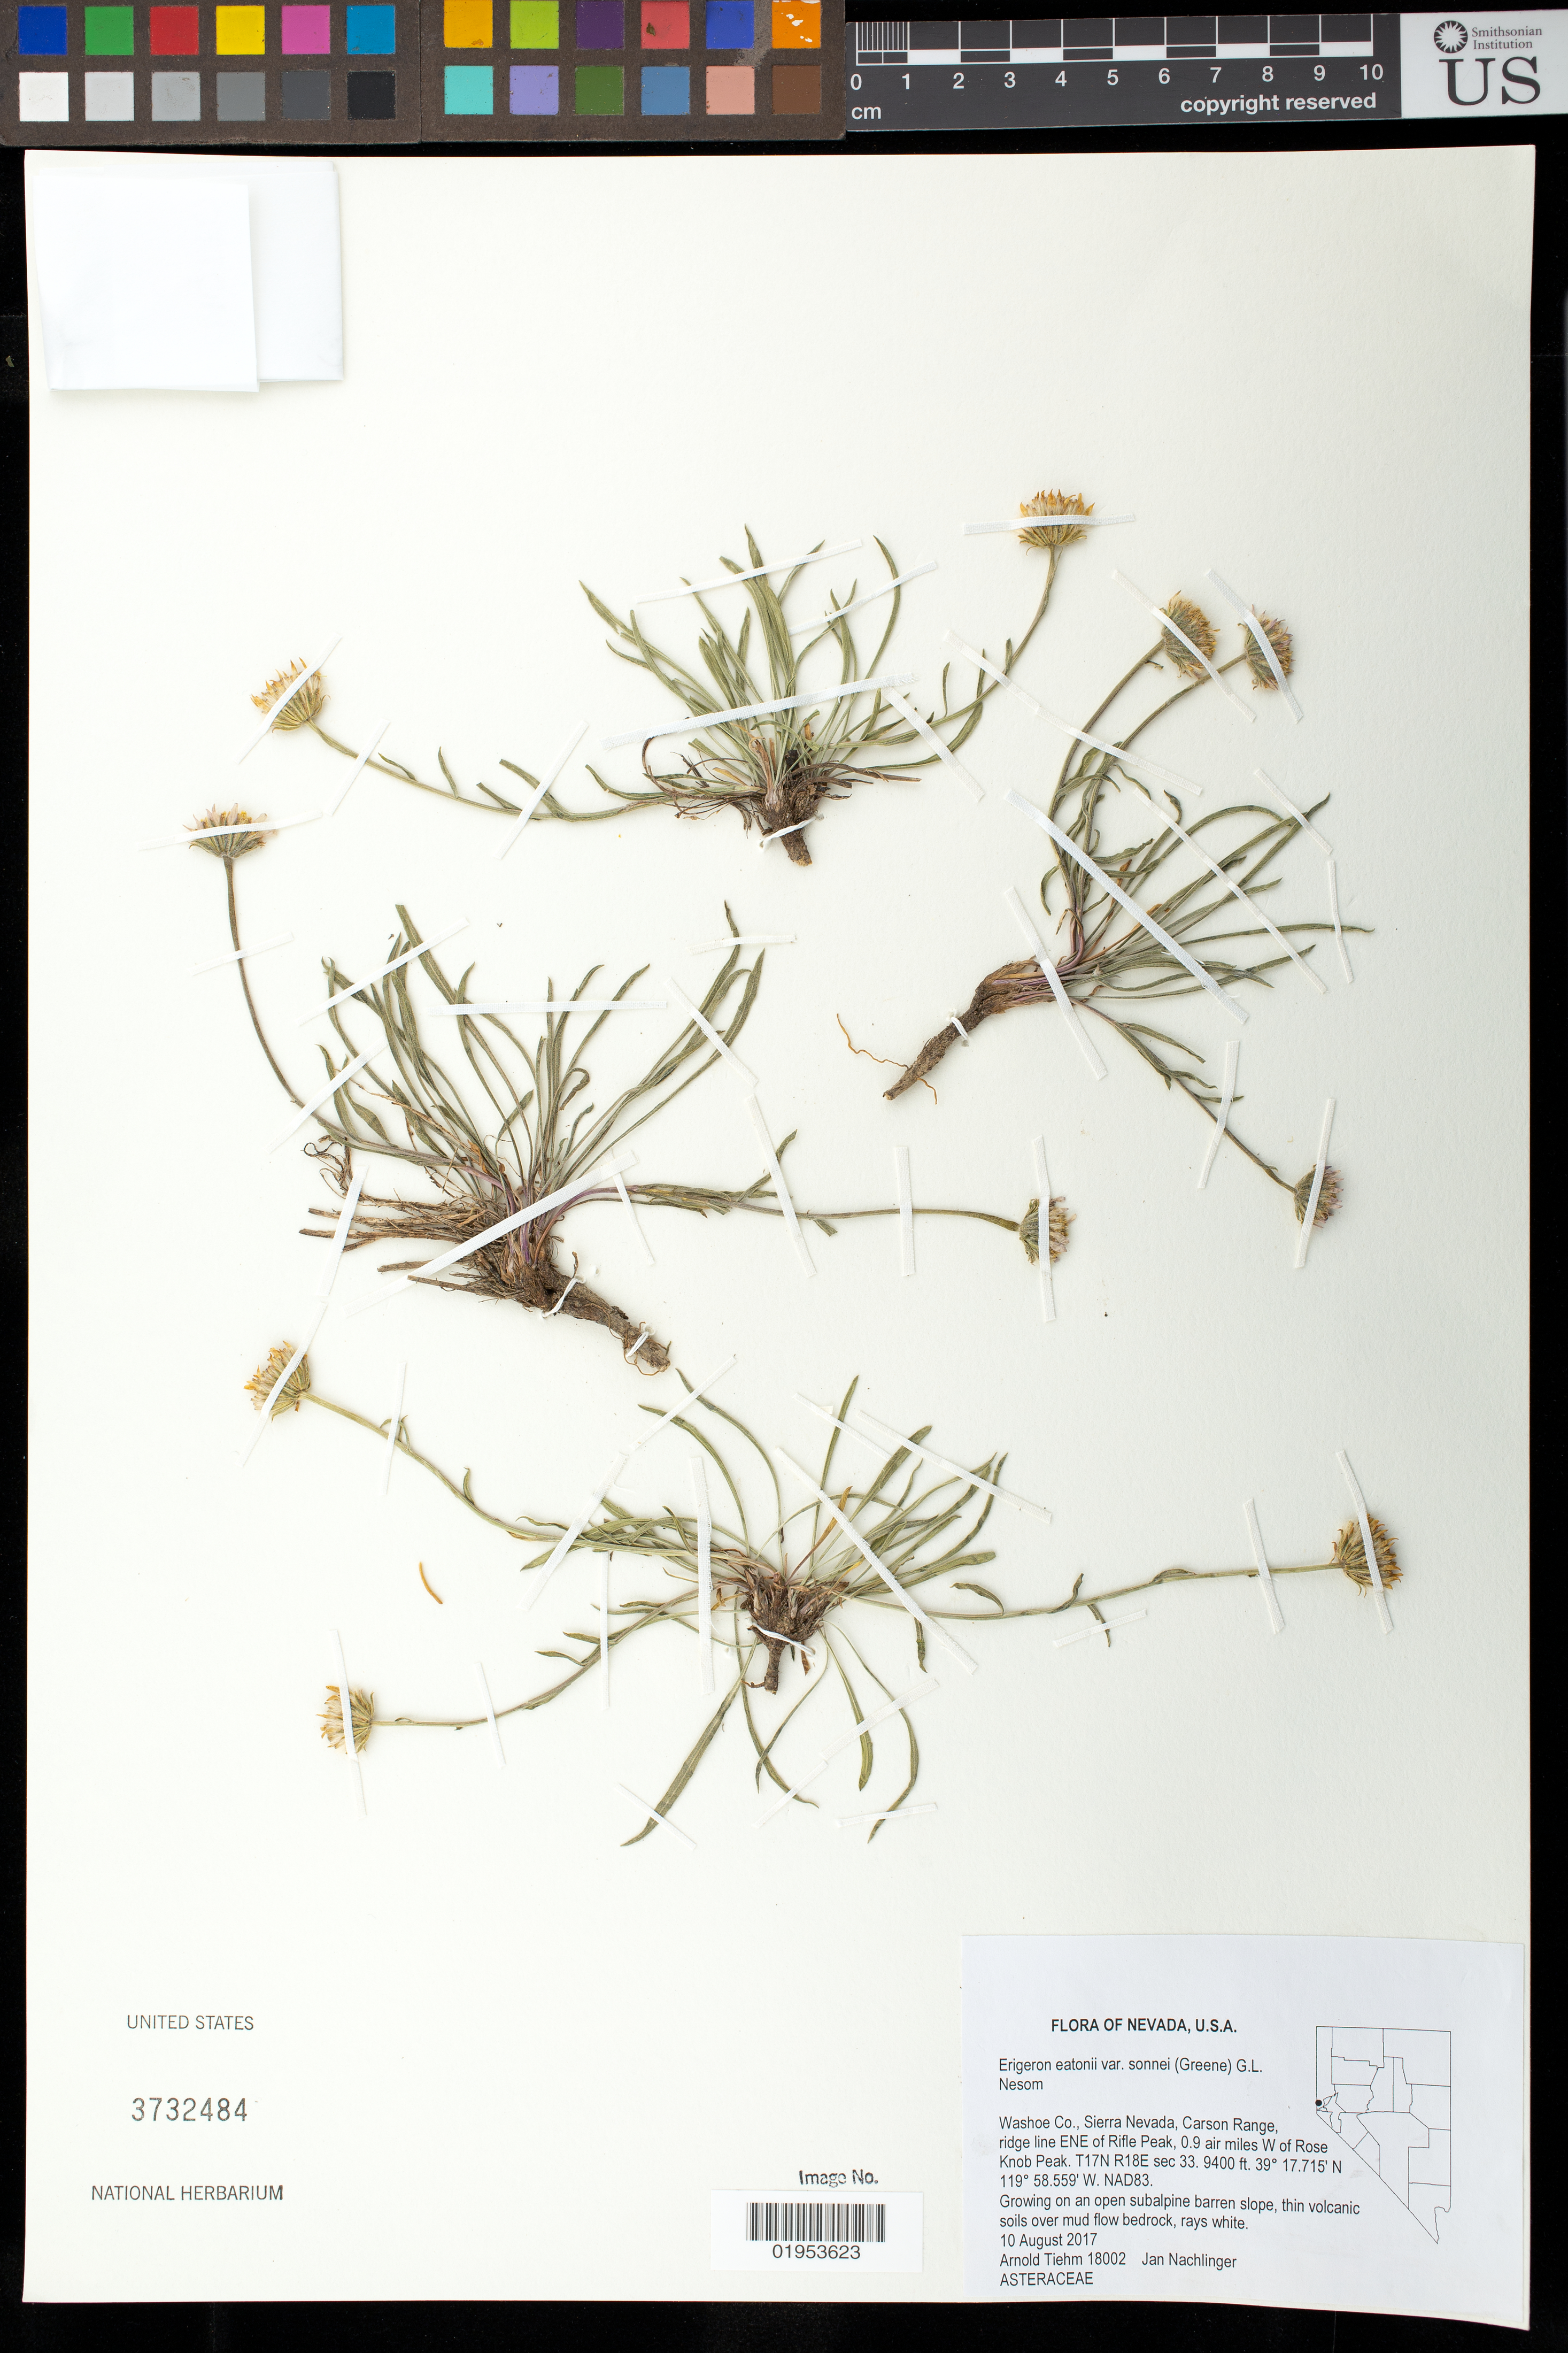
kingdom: Plantae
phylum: Tracheophyta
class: Magnoliopsida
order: Asterales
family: Asteraceae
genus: Erigeron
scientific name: Erigeron eatonii var. sonnei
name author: (Greene) G.L. Nesom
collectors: A. Tiehm & J. Nachlinger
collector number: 18002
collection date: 2017-08-10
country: United States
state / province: Nevada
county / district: Washoe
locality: Sierra Nevada, Carson Range, ridge line ENE of Rifle Peak, 0.9 air miles W of Rose Knob Peak.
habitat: Open subalpine barren slope, thin volcanic soils over mud flow bedrock.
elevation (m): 2865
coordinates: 39 17.715 N, 119 58.559 W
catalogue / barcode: US 3732484